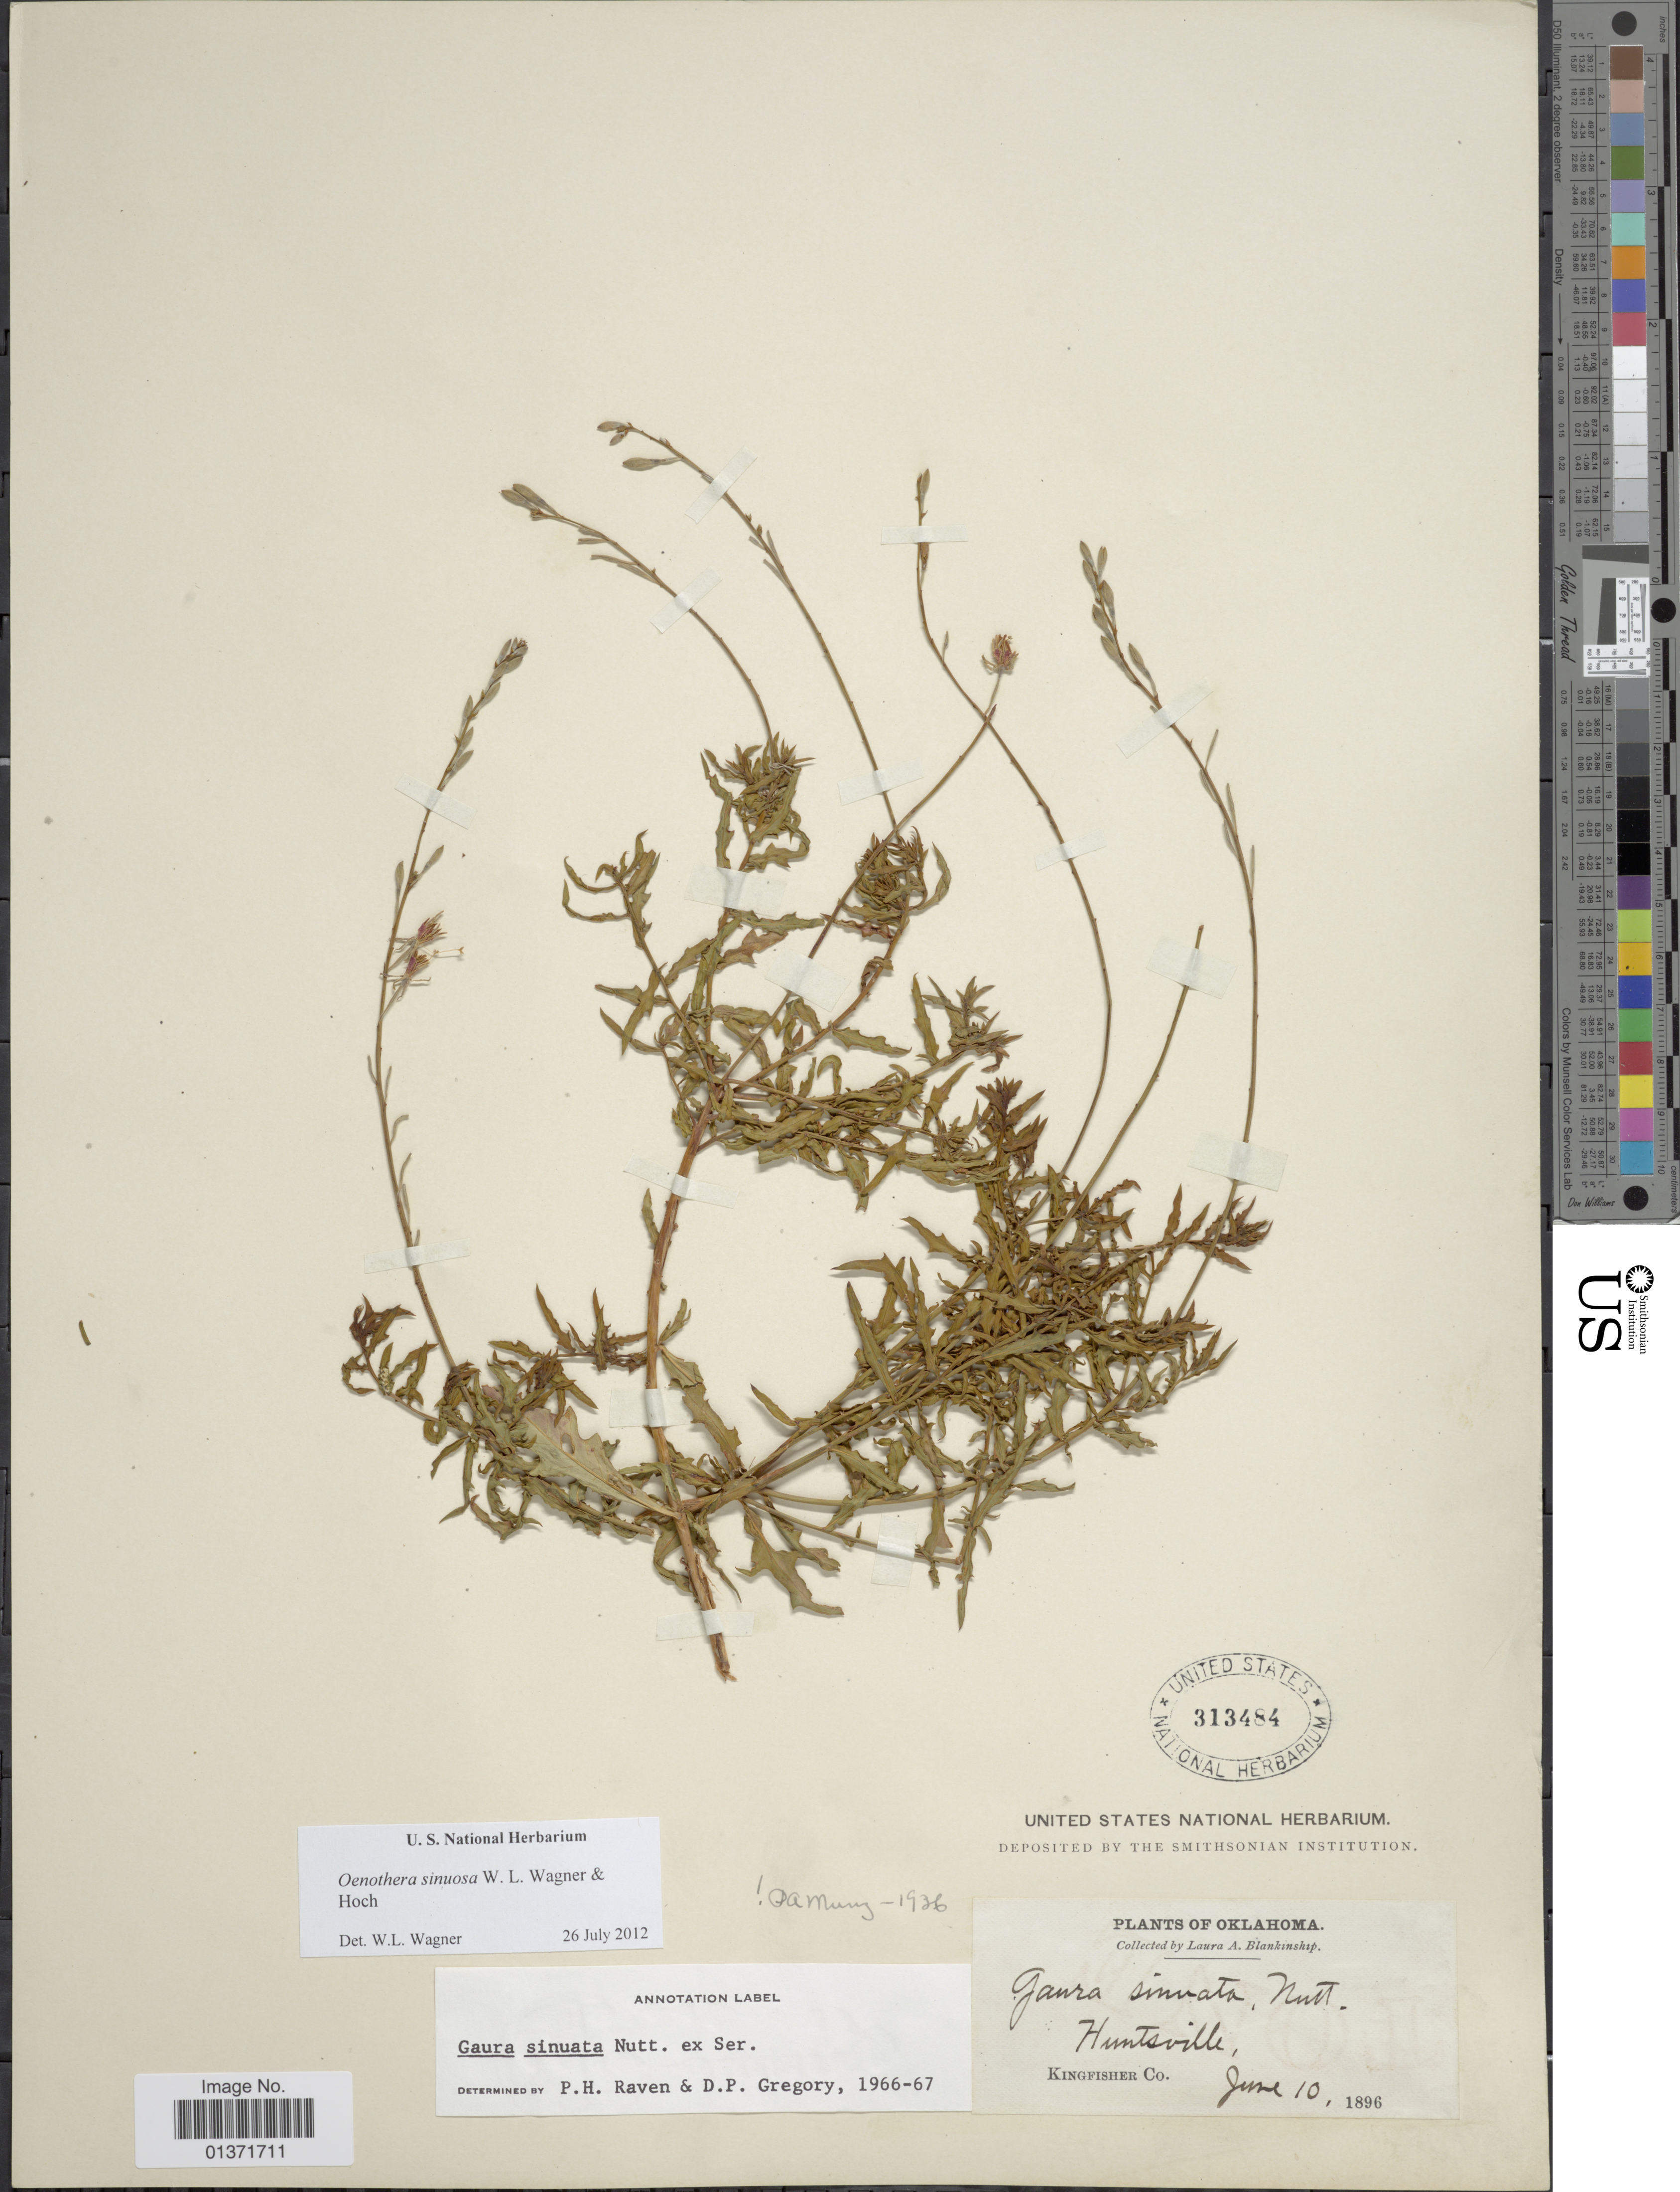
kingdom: Plantae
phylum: Tracheophyta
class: Magnoliopsida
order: Myrtales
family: Onagraceae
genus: Oenothera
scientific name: Oenothera sinuosa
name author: Nutt. ex Ser.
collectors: L. A. Blankinship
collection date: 1896-06-10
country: United States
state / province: Oklahoma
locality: Huntvsille, Kingfisher Co.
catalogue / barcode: US 313484